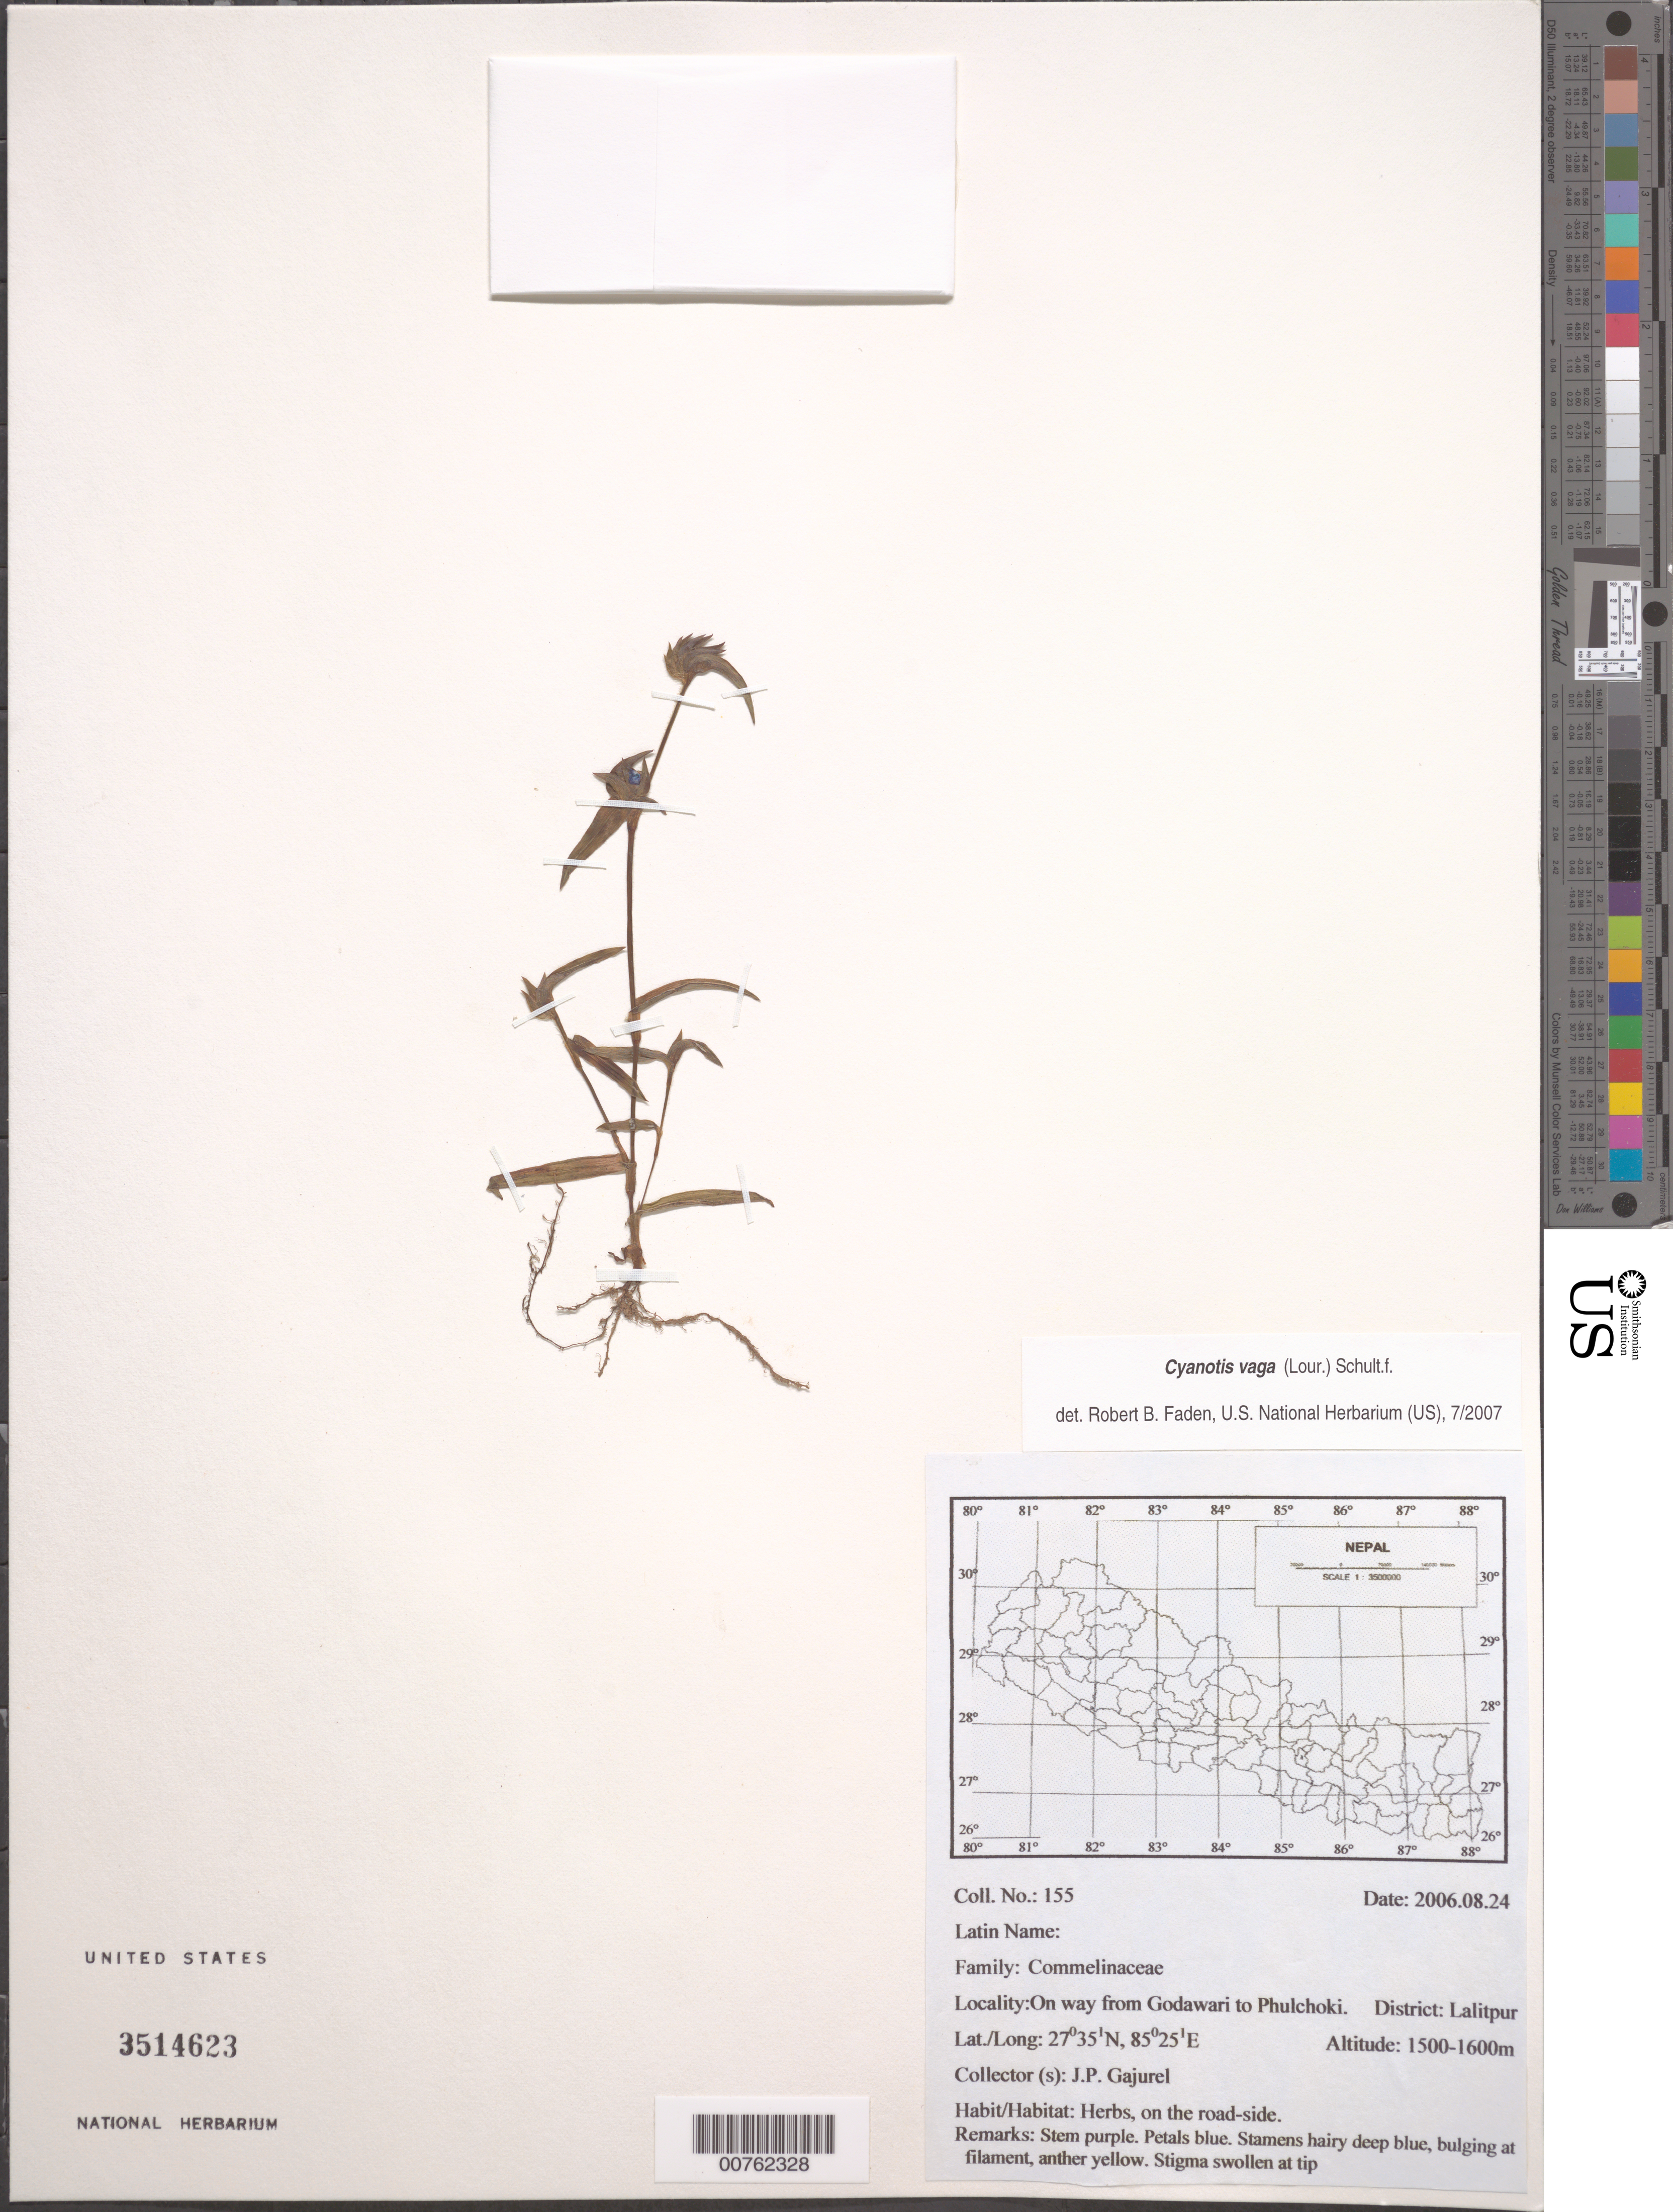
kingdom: Plantae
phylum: Tracheophyta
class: Liliopsida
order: Commelinales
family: Commelinaceae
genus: Cyanotis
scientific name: Cyanotis vaga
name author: (Lour.) Schult. & Schult. f.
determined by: Faden, Robert B., (US), Smithsonian Institution - National Museum of Natural History (UNITED STATES)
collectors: J. Gajurel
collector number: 155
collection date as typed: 24 Aug 2006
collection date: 2006-08-24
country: Nepal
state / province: Bagmati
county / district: Lalitpur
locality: On way from Godawari to Phulchoki.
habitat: Herbs, on the road-side.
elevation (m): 1500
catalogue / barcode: US 3514623